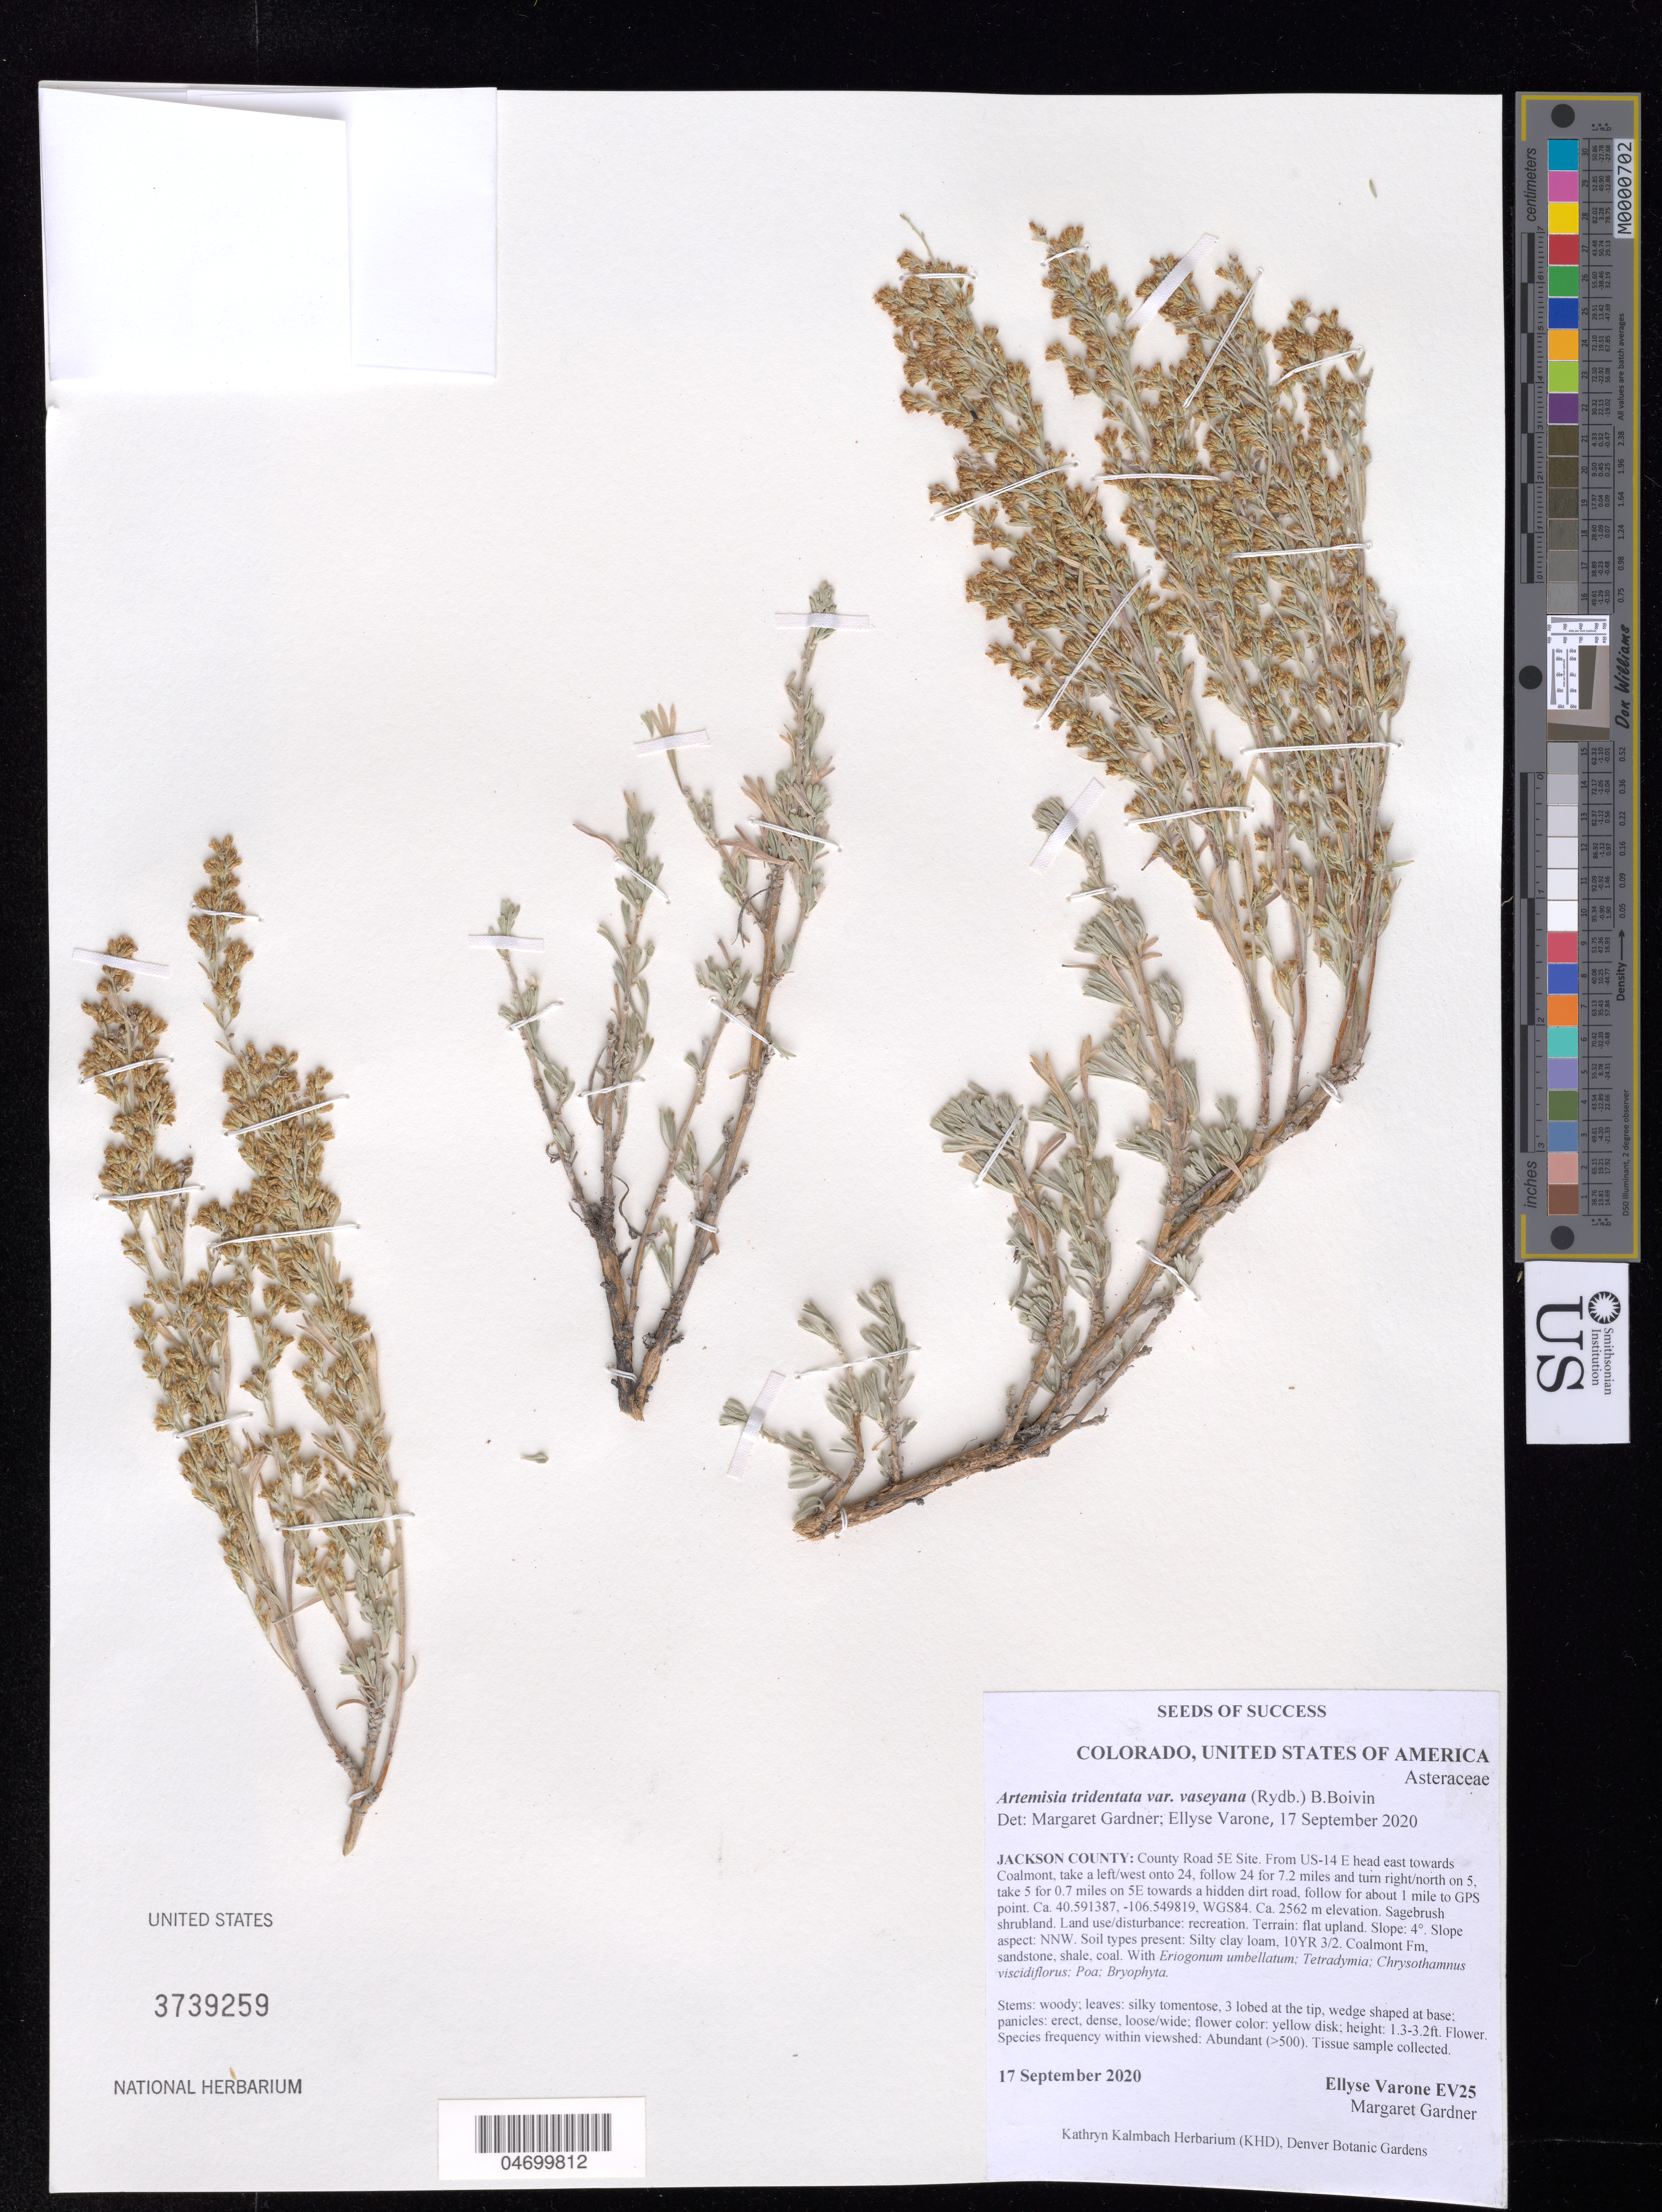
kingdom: Plantae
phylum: Tracheophyta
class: Magnoliopsida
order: Asterales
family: Asteraceae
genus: Artemisia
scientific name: Artemisia tridentata var. vaseyana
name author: (Rydb.) B. Boivin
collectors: E. Varone & M. Gardner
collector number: EV25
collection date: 2020-09-17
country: United States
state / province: Colorado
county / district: Jackson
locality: Country Road 5E Site.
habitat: Sagebrush shrubland; Silty clay loam soil.. With Poa, Bryophyta, Eriogonum umbellatum, etc.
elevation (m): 2562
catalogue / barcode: US 3739259